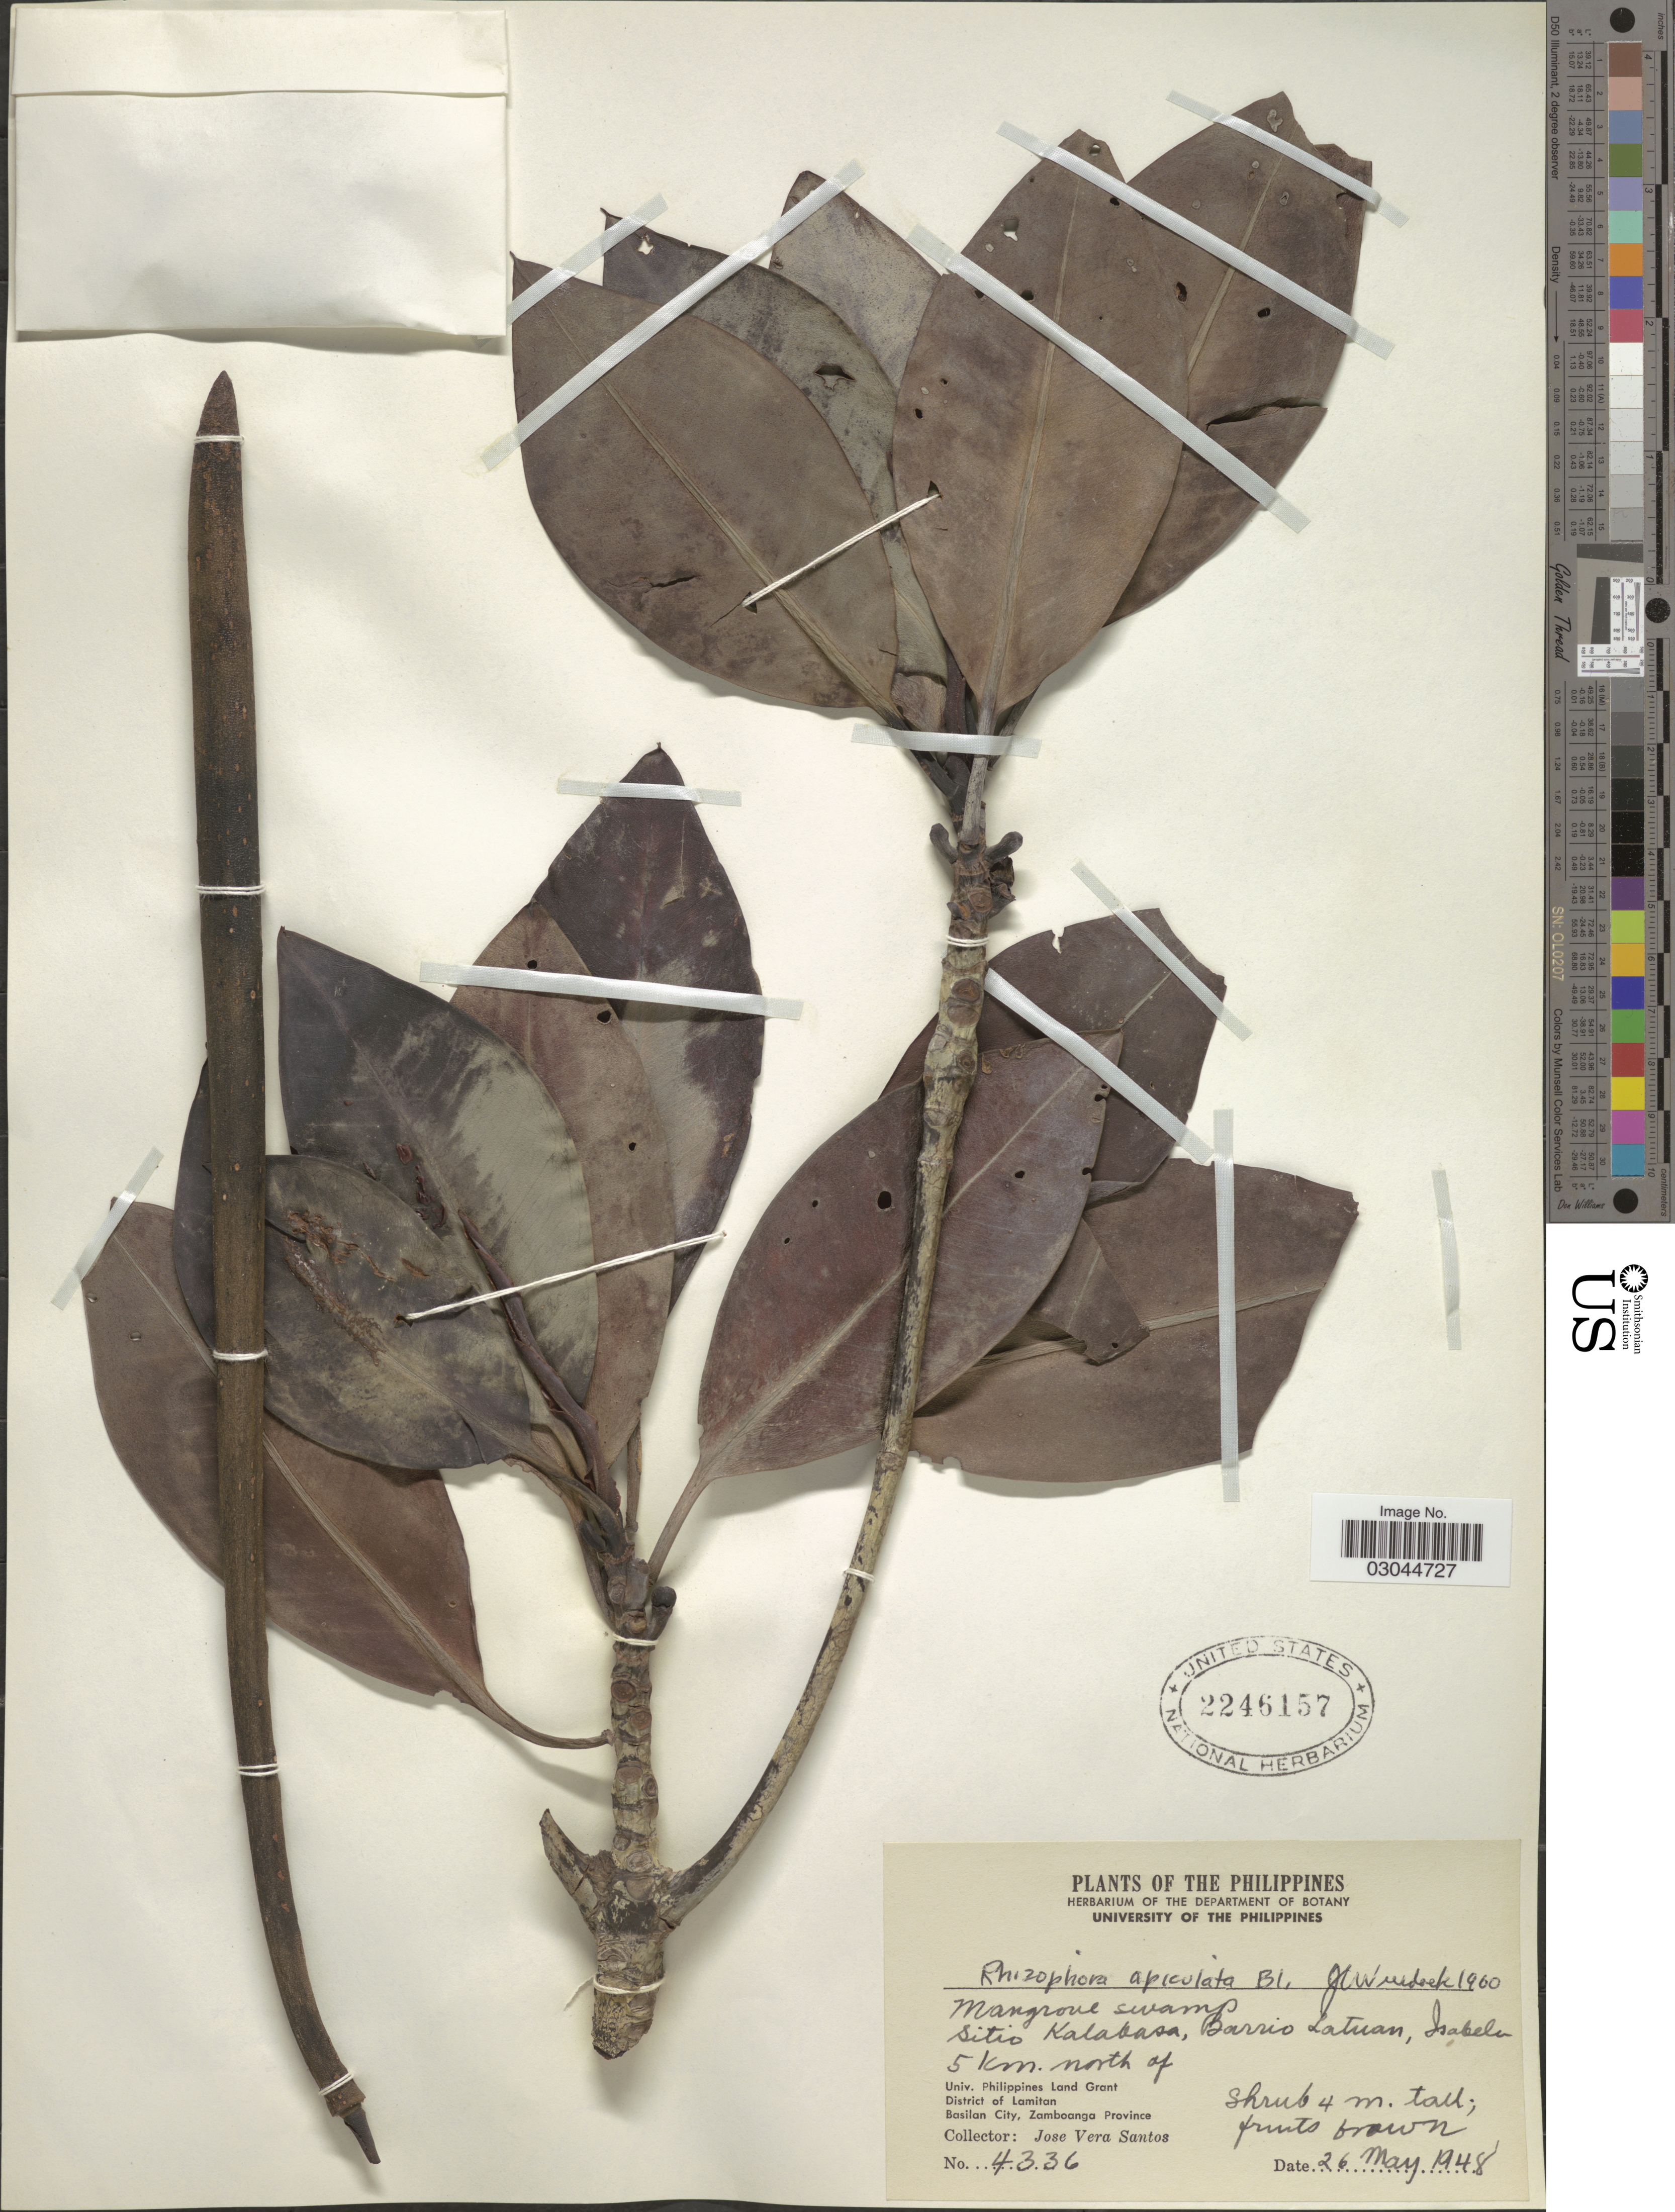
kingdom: Plantae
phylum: Tracheophyta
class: Magnoliopsida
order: Malpighiales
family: Rhizophoraceae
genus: Rhizophora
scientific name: Rhizophora apiculata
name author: Blume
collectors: J. Santos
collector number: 4336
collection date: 1948-05-26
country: Philippines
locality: Mangrove swamp. Sitio Kalabasa, Barrio Latuan, Isabela 5 km. north of Univ. Philippines Land Grant. District of Lamitan. Basilan City, Zamboanga Province.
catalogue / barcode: US 2246157